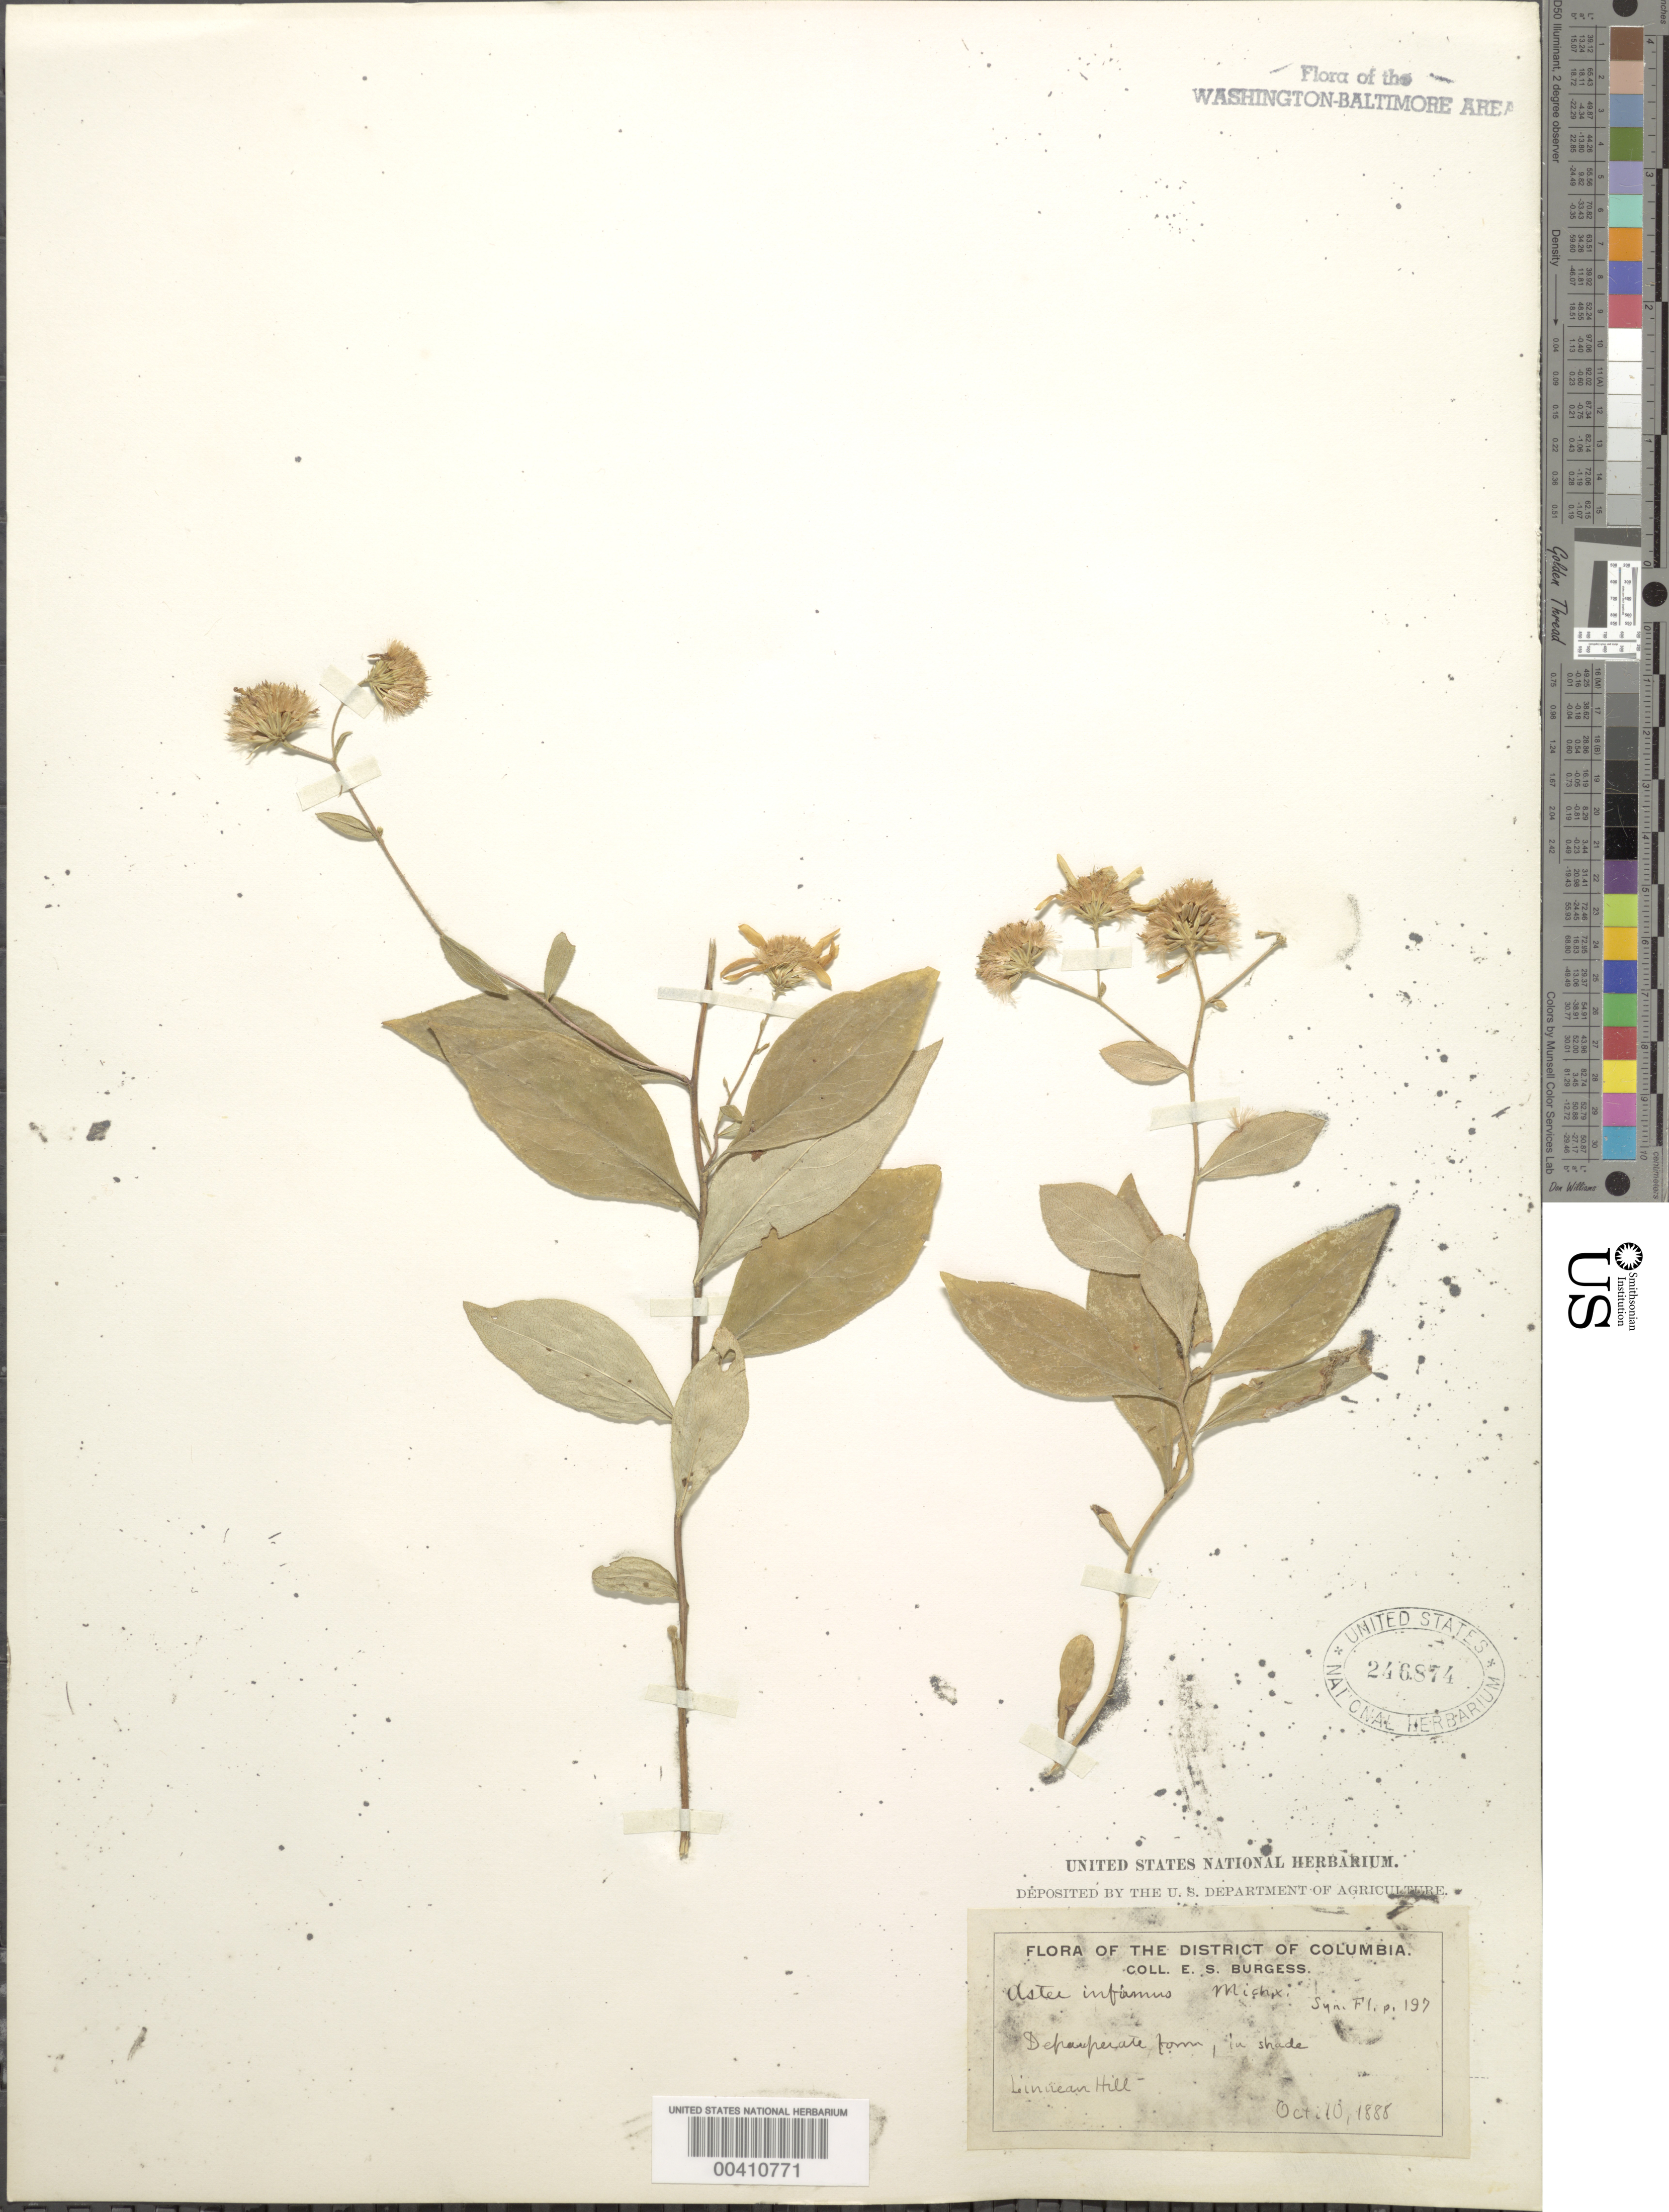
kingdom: Plantae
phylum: Tracheophyta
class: Magnoliopsida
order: Asterales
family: Asteraceae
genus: Doellingeria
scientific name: Doellingeria infirma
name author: (Michx.) Greene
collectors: E. Burgess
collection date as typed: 10 Oct 1888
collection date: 1888-10-10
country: United States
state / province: District of Columbia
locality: Linnaean Hill Rock Creek Park & vicinity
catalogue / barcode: US 246874